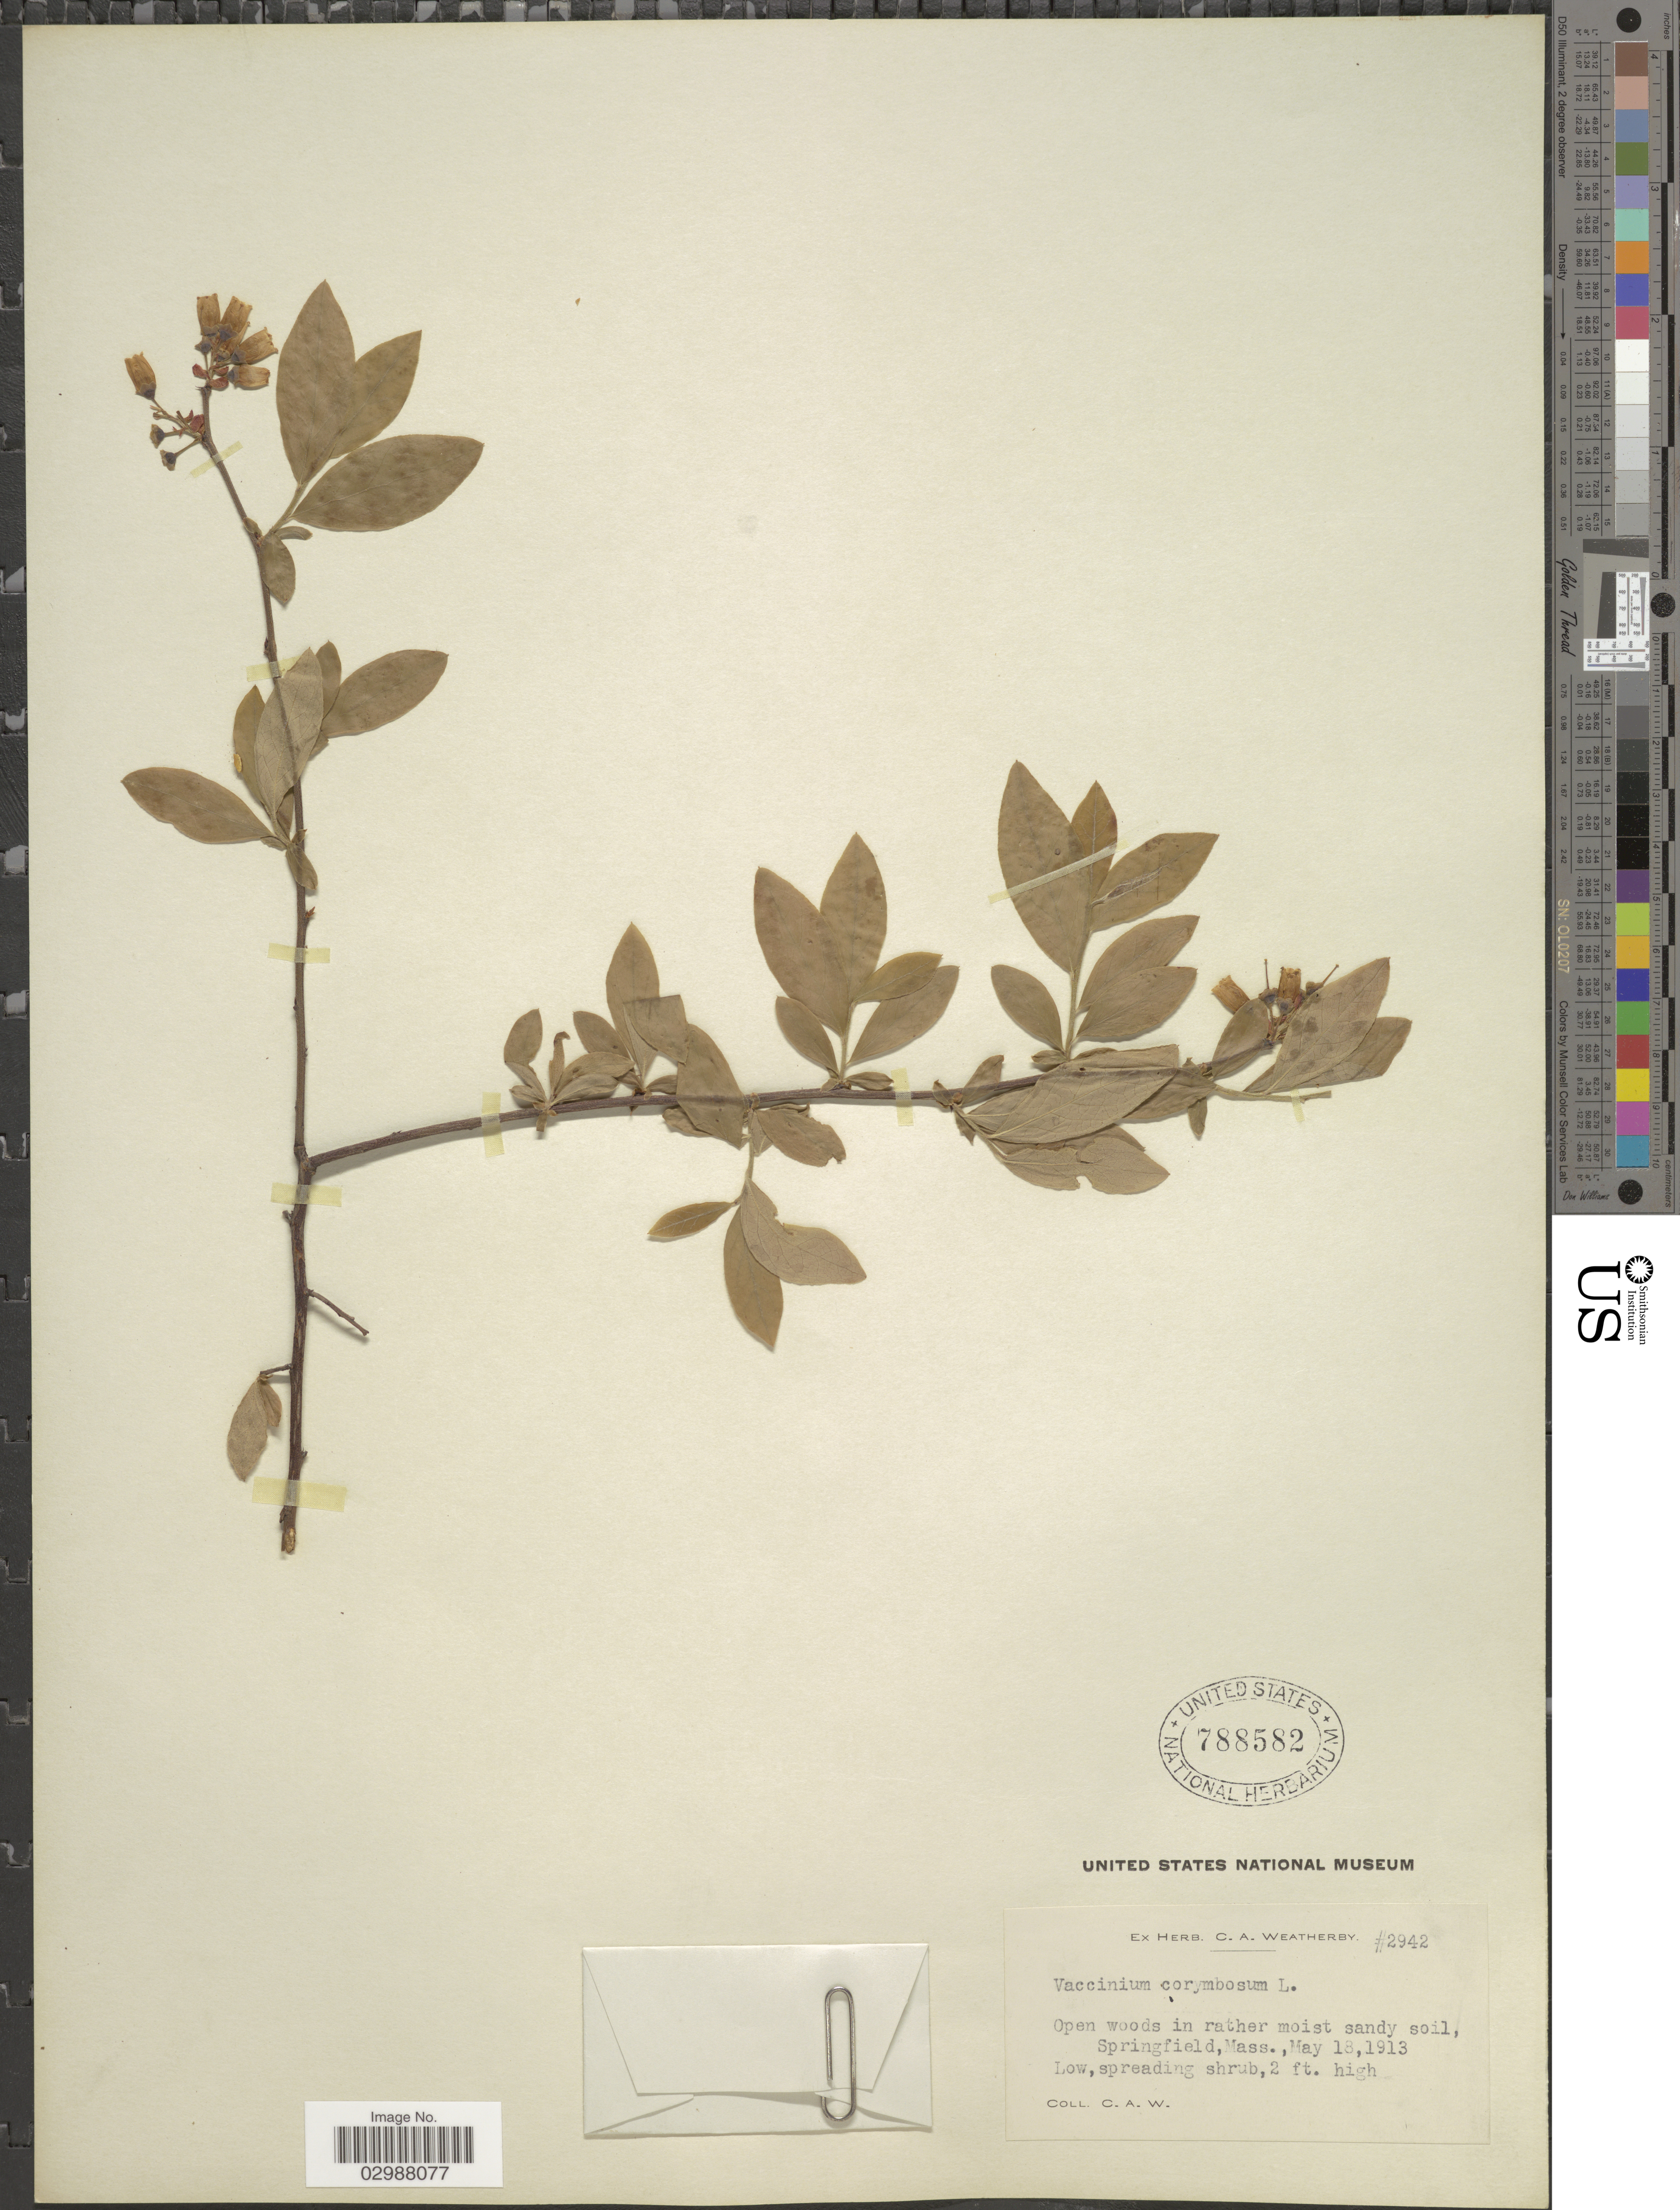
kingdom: Plantae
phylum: Tracheophyta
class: Magnoliopsida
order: Ericales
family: Ericaceae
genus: Vaccinium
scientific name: Vaccinium corymbosum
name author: L.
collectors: C. A. Weatherby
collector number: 2942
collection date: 1913-05-18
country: United States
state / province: Massachusetts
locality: Springfield.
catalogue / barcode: US 788582